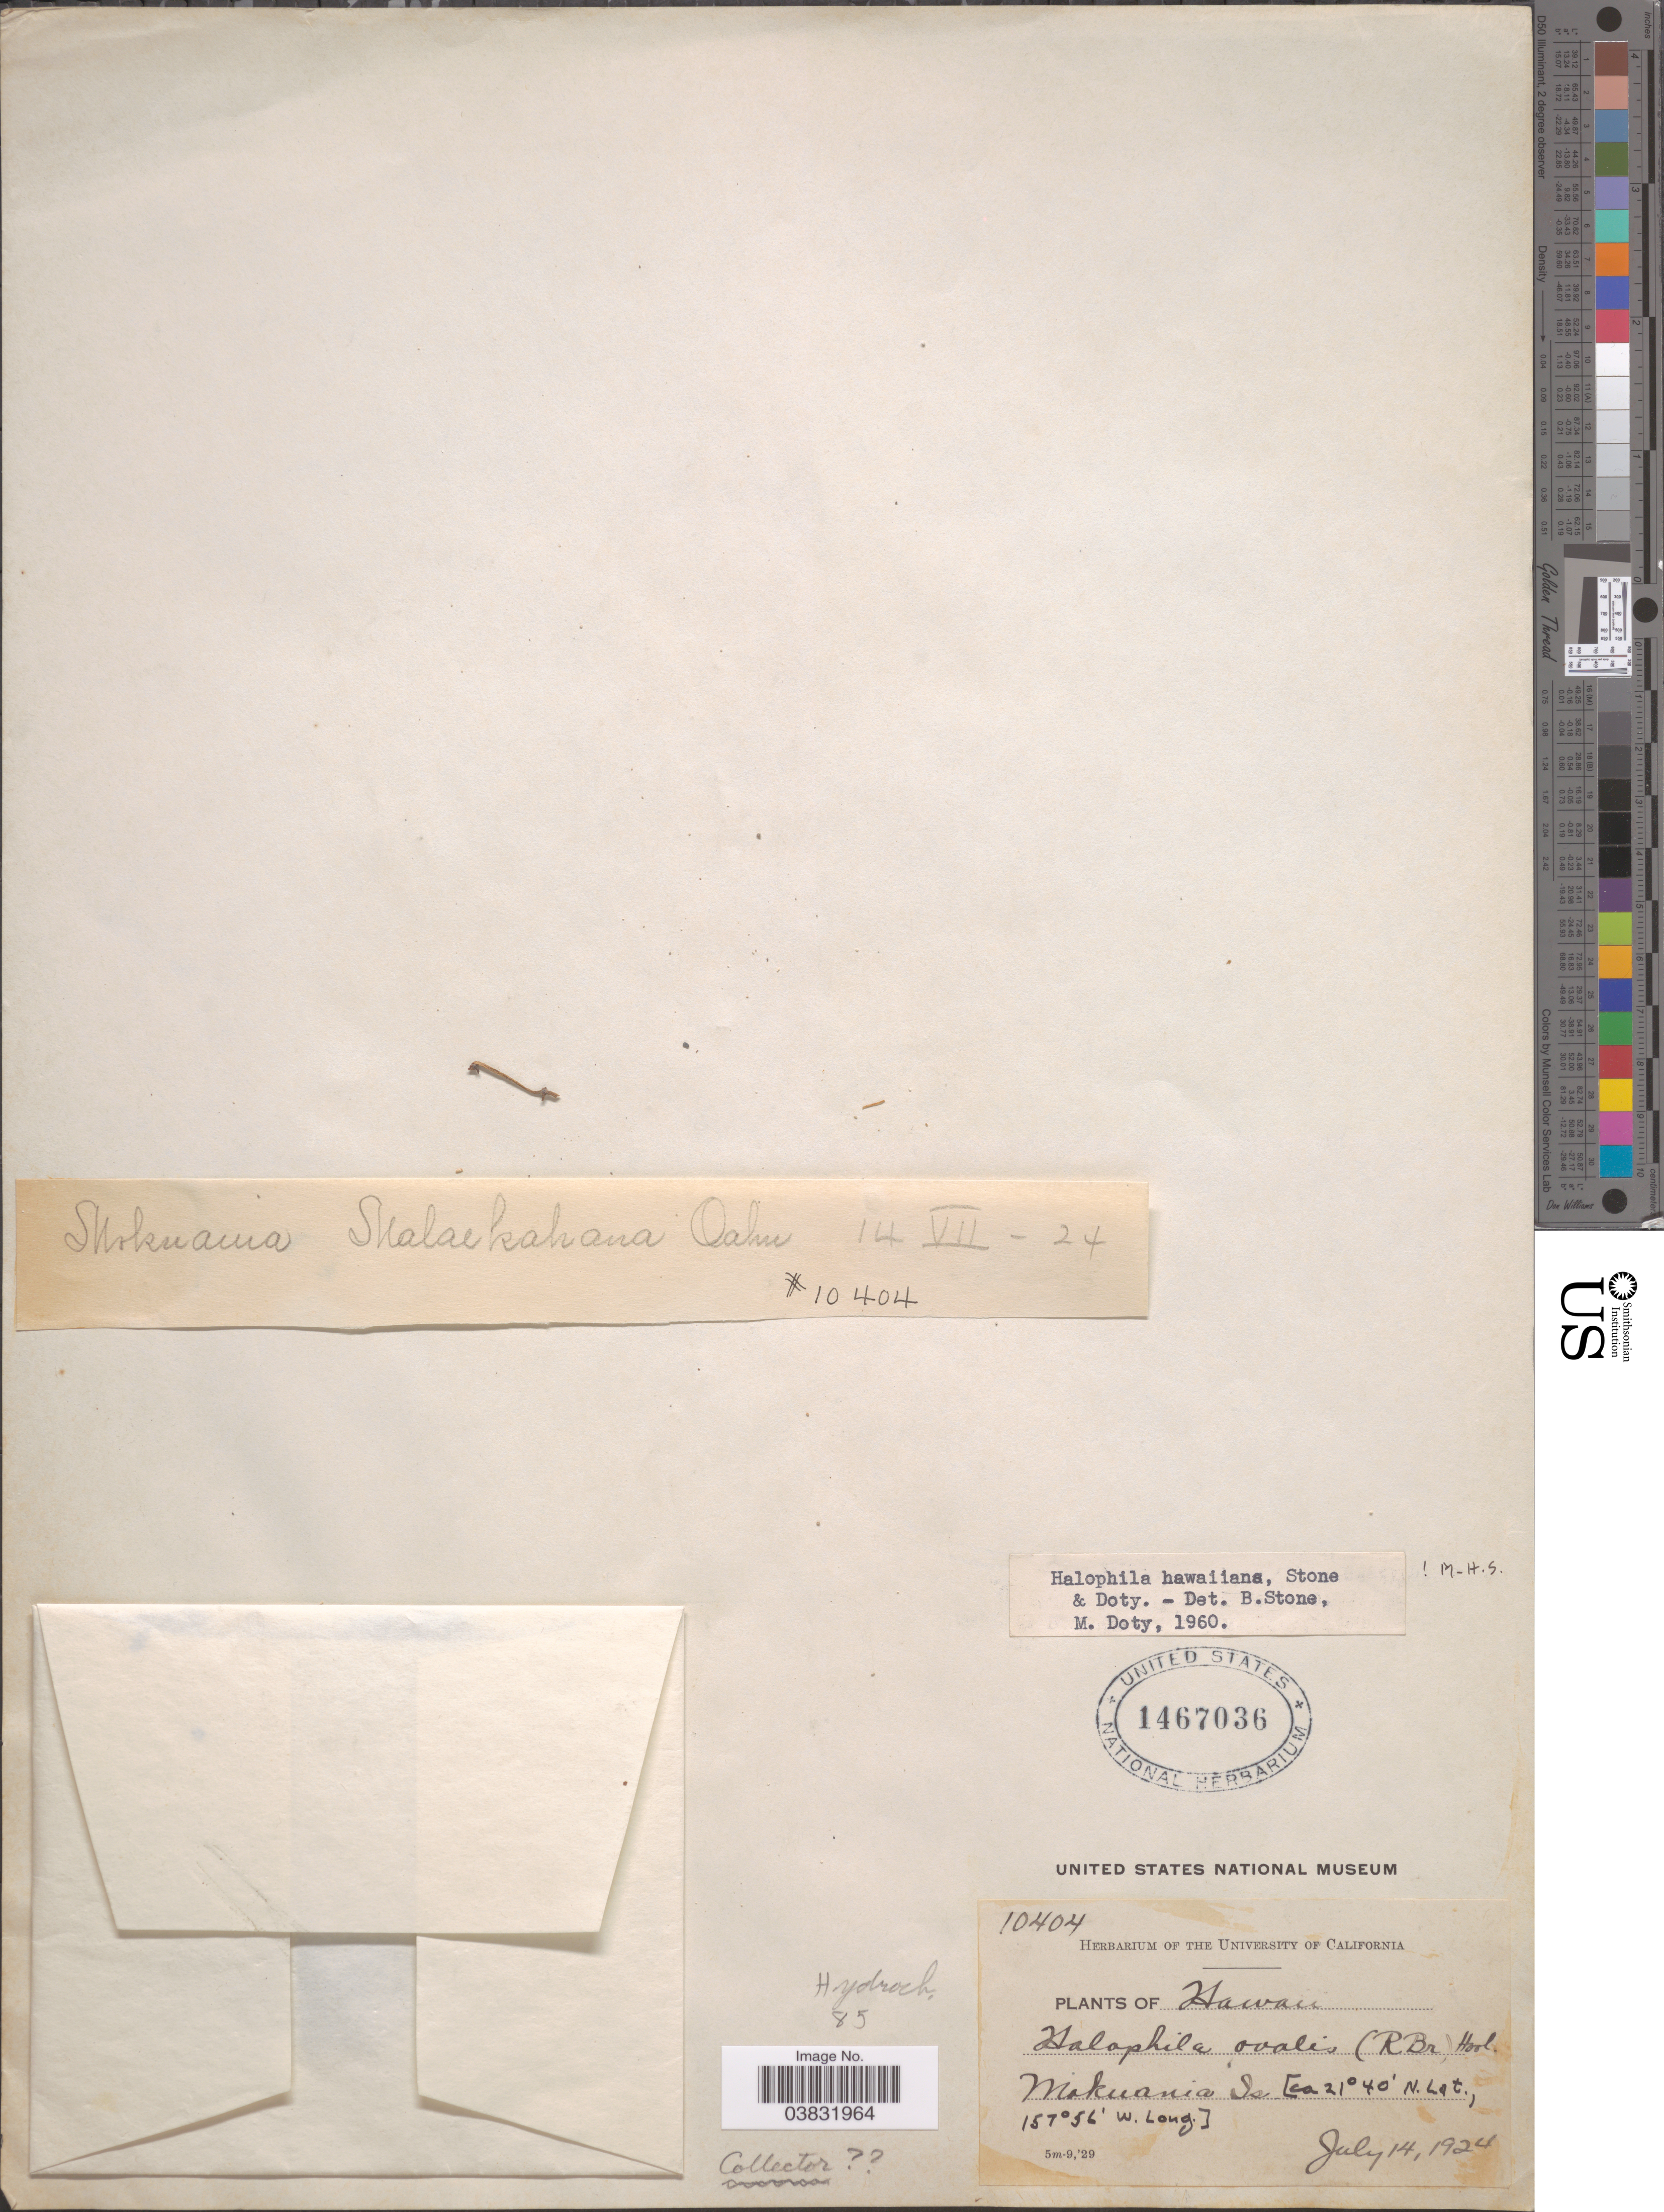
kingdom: Plantae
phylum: Tracheophyta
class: Liliopsida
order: Alismatales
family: Hydrocharitaceae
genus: Halophila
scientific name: Halophila hawaiiana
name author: Doty & B.C. Stone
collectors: ex herb. Univ. of California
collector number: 10404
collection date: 1924-07-14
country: United States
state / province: Hawaii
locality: Mokuauia Is.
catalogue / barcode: US 1467036